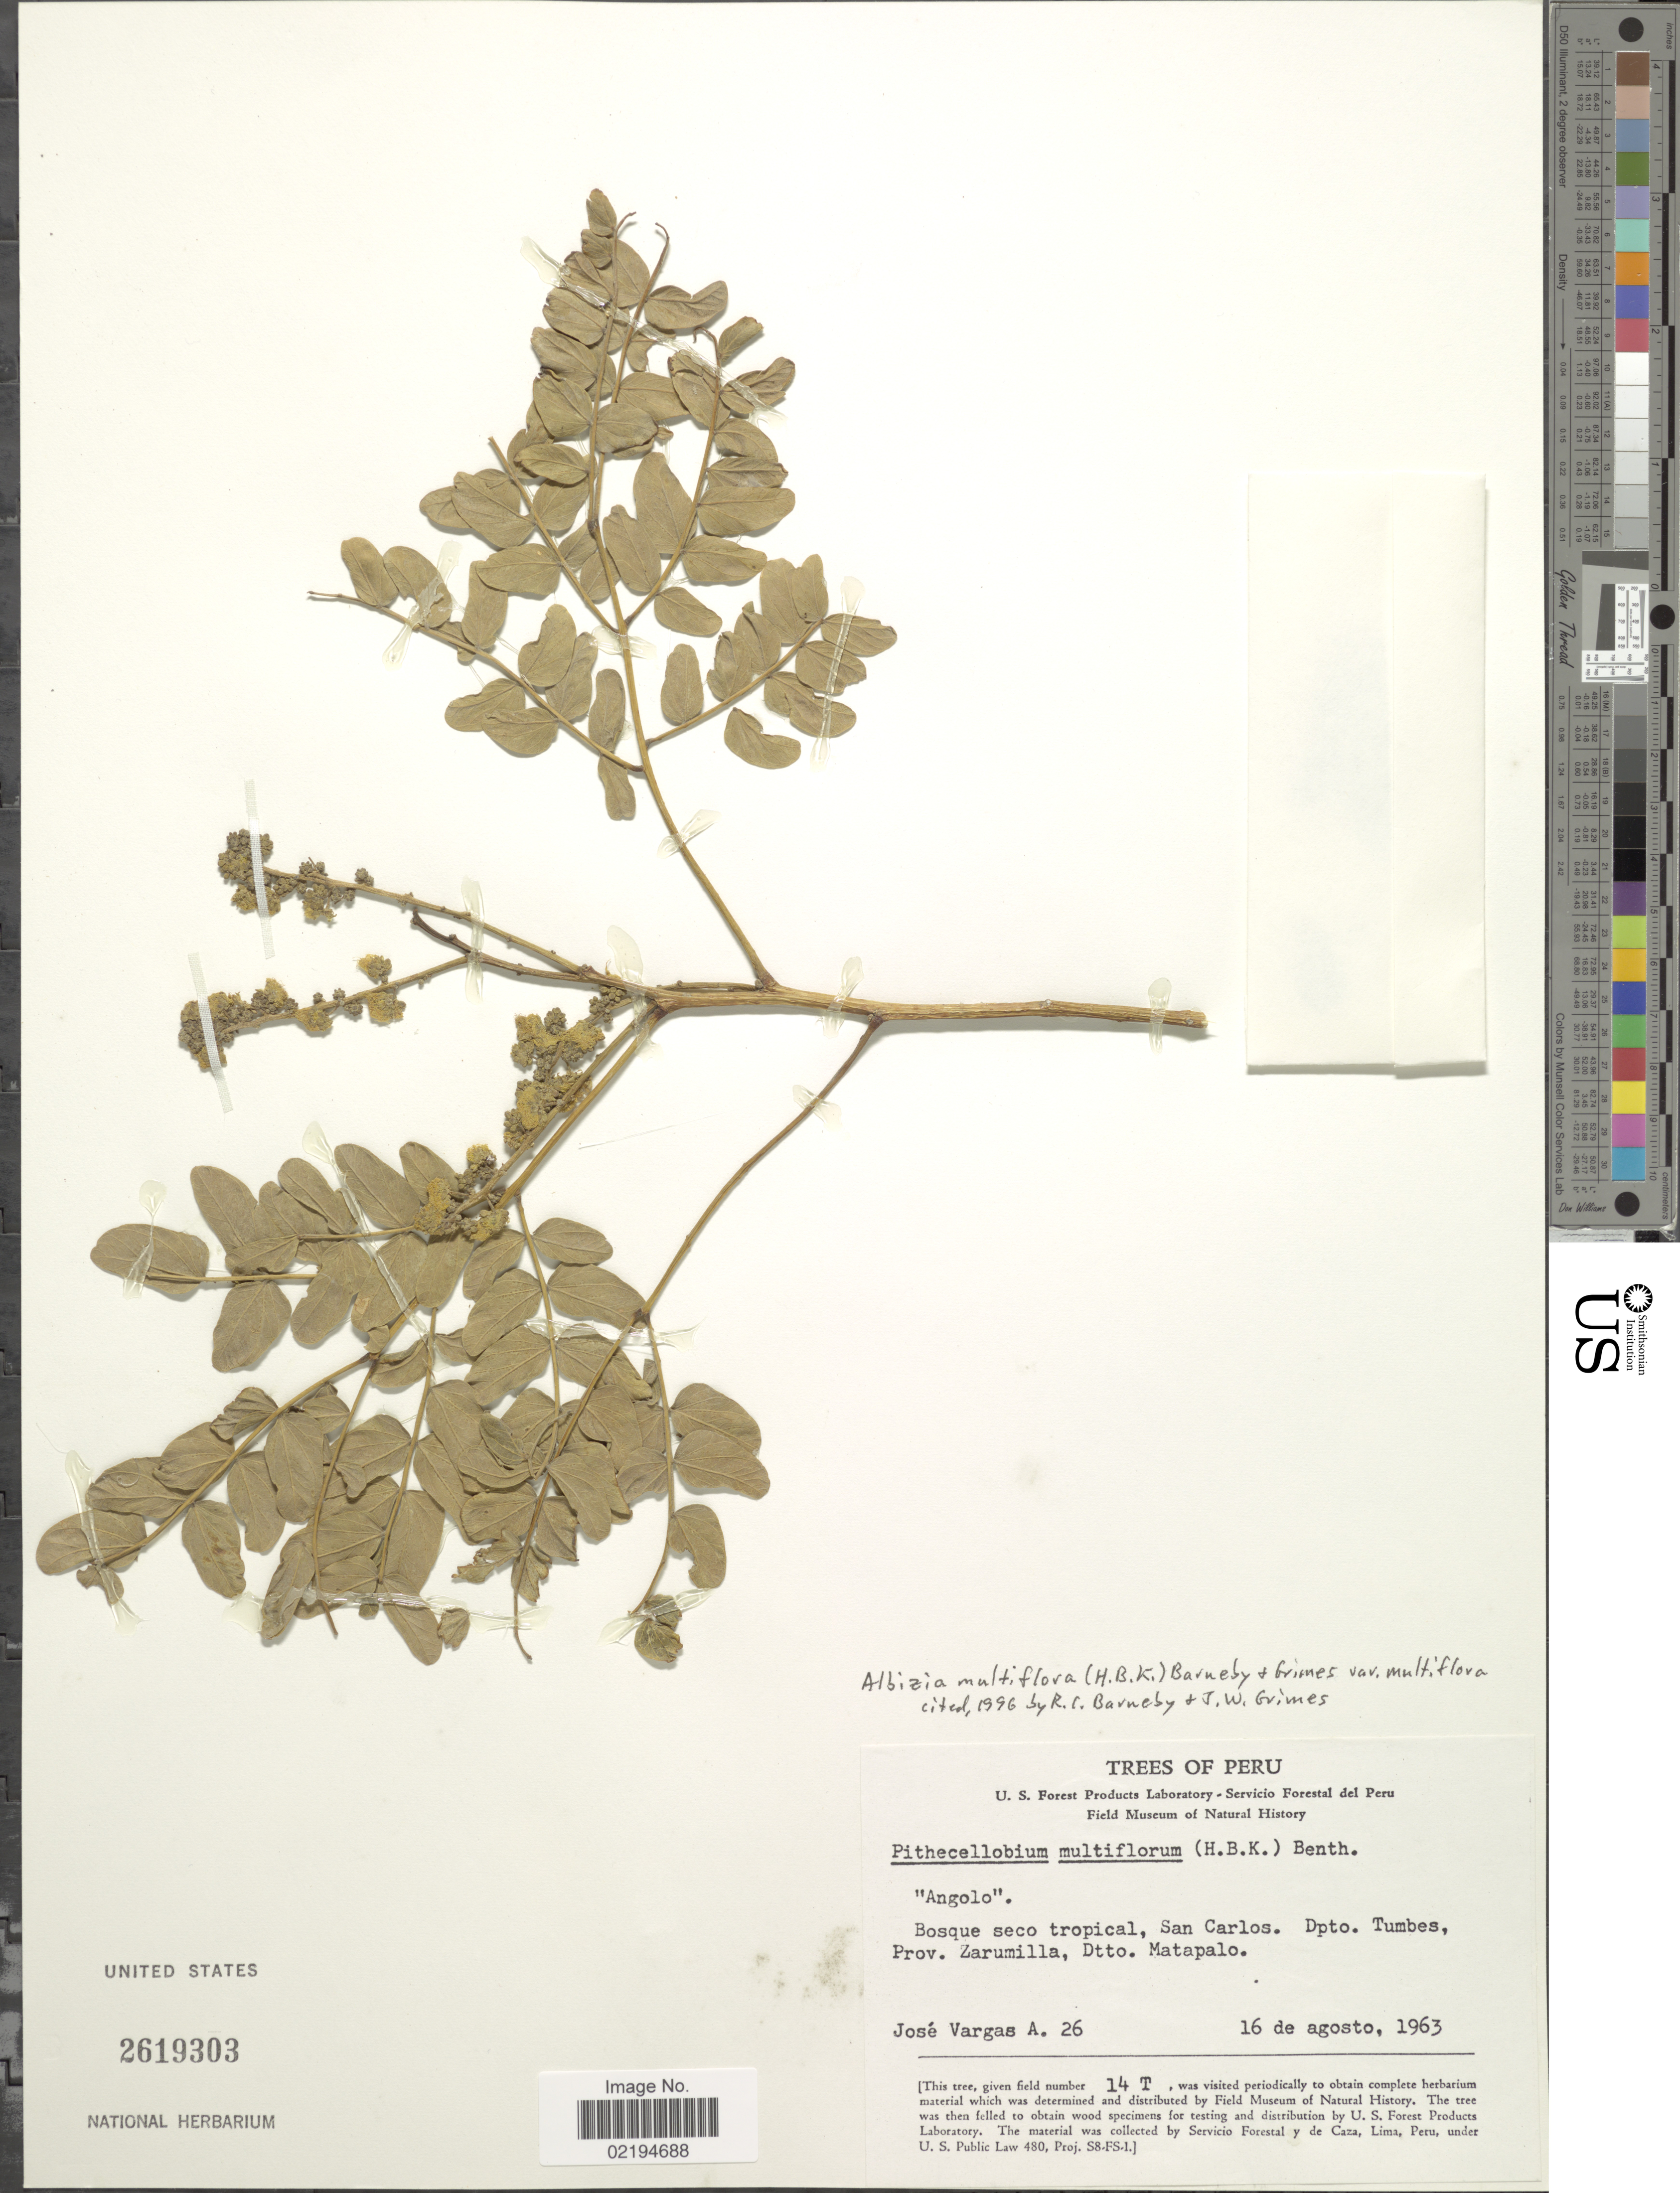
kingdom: Plantae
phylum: Tracheophyta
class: Magnoliopsida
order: Fabales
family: Fabaceae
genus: Pseudalbizzia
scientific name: Pseudalbizzia multiflora var. multiflora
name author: (Kunth) Koenen & Duno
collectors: J. V. Alvarez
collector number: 26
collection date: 1963-08-16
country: Peru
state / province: Tumbes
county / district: Zarumilla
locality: Bosque seco tropical, San Carlos, Prov. Zarumilla, Dtto. Matapalo.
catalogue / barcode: US 2619303